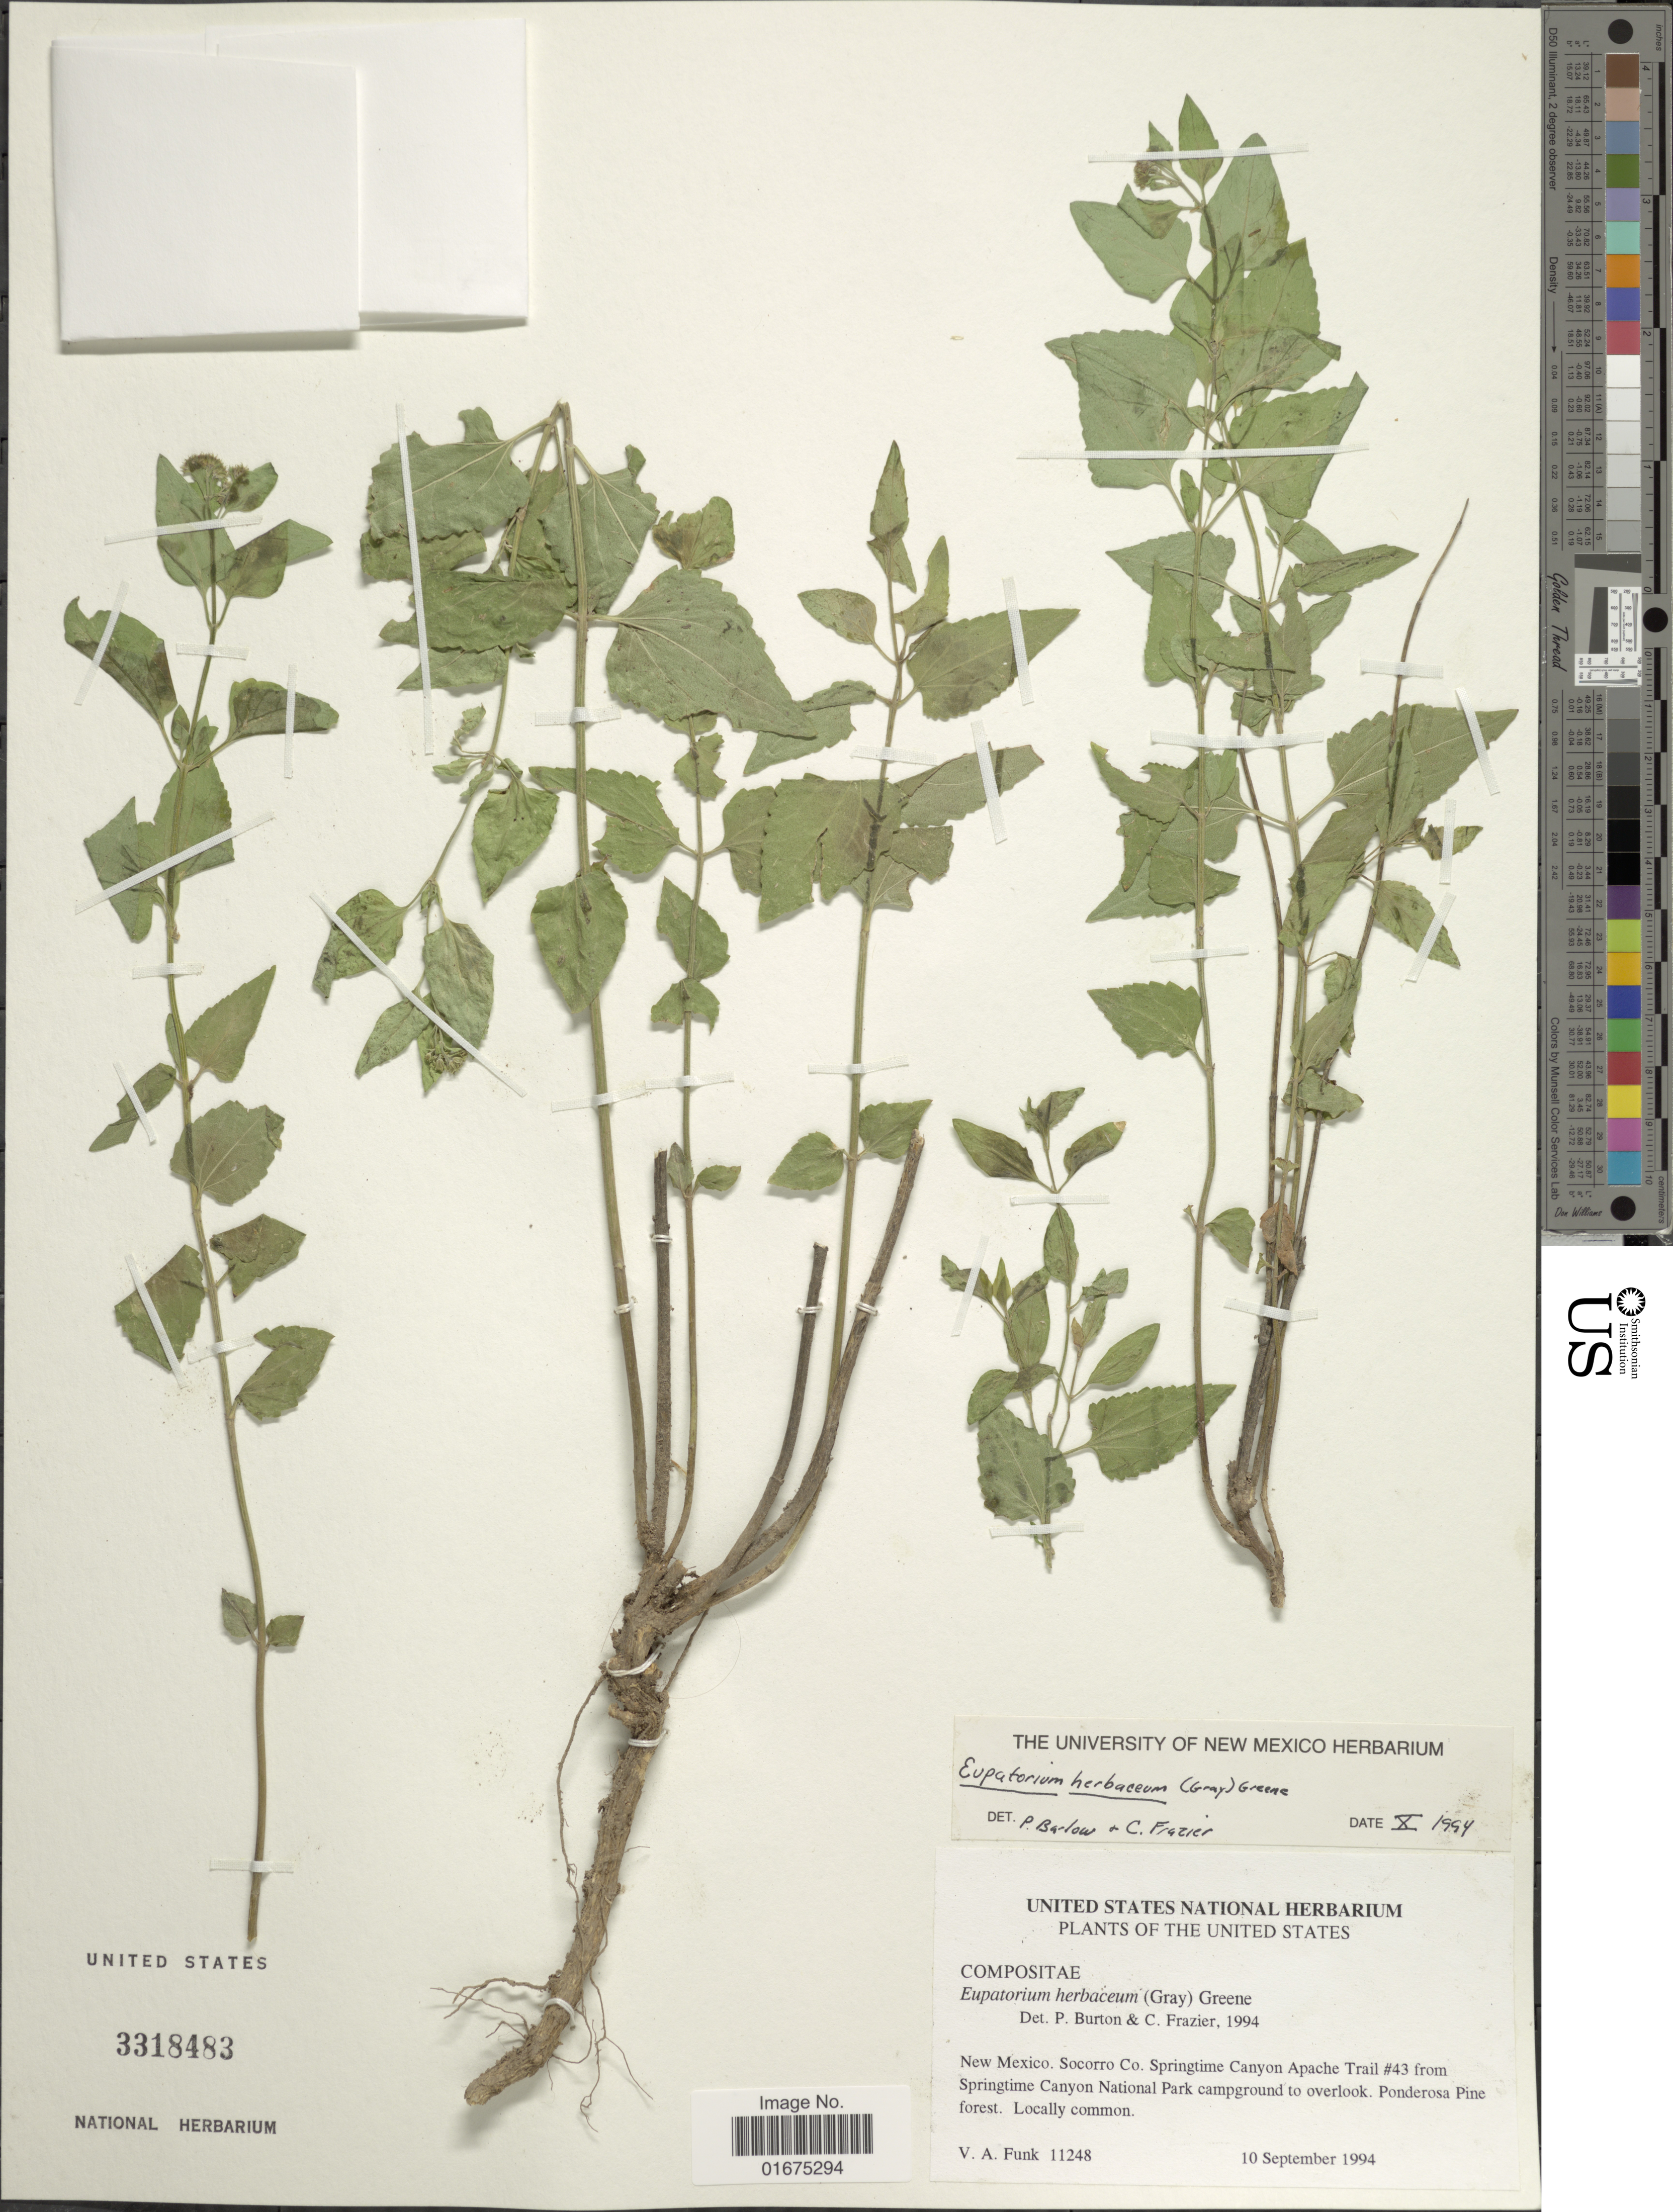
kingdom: Plantae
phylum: Tracheophyta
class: Magnoliopsida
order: Asterales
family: Asteraceae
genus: Ageratina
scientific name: Ageratina herbacea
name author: (A. Gray) R.M. King & H. Rob.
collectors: V. Funk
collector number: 11248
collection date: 1994-09-10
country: United States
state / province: New Mexico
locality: Socorro Co. Springtime Canyon Apache Trail #43 from Springtime Canyon National Park campground to overlook. Ponderosa Pine forest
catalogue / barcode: US 3318483